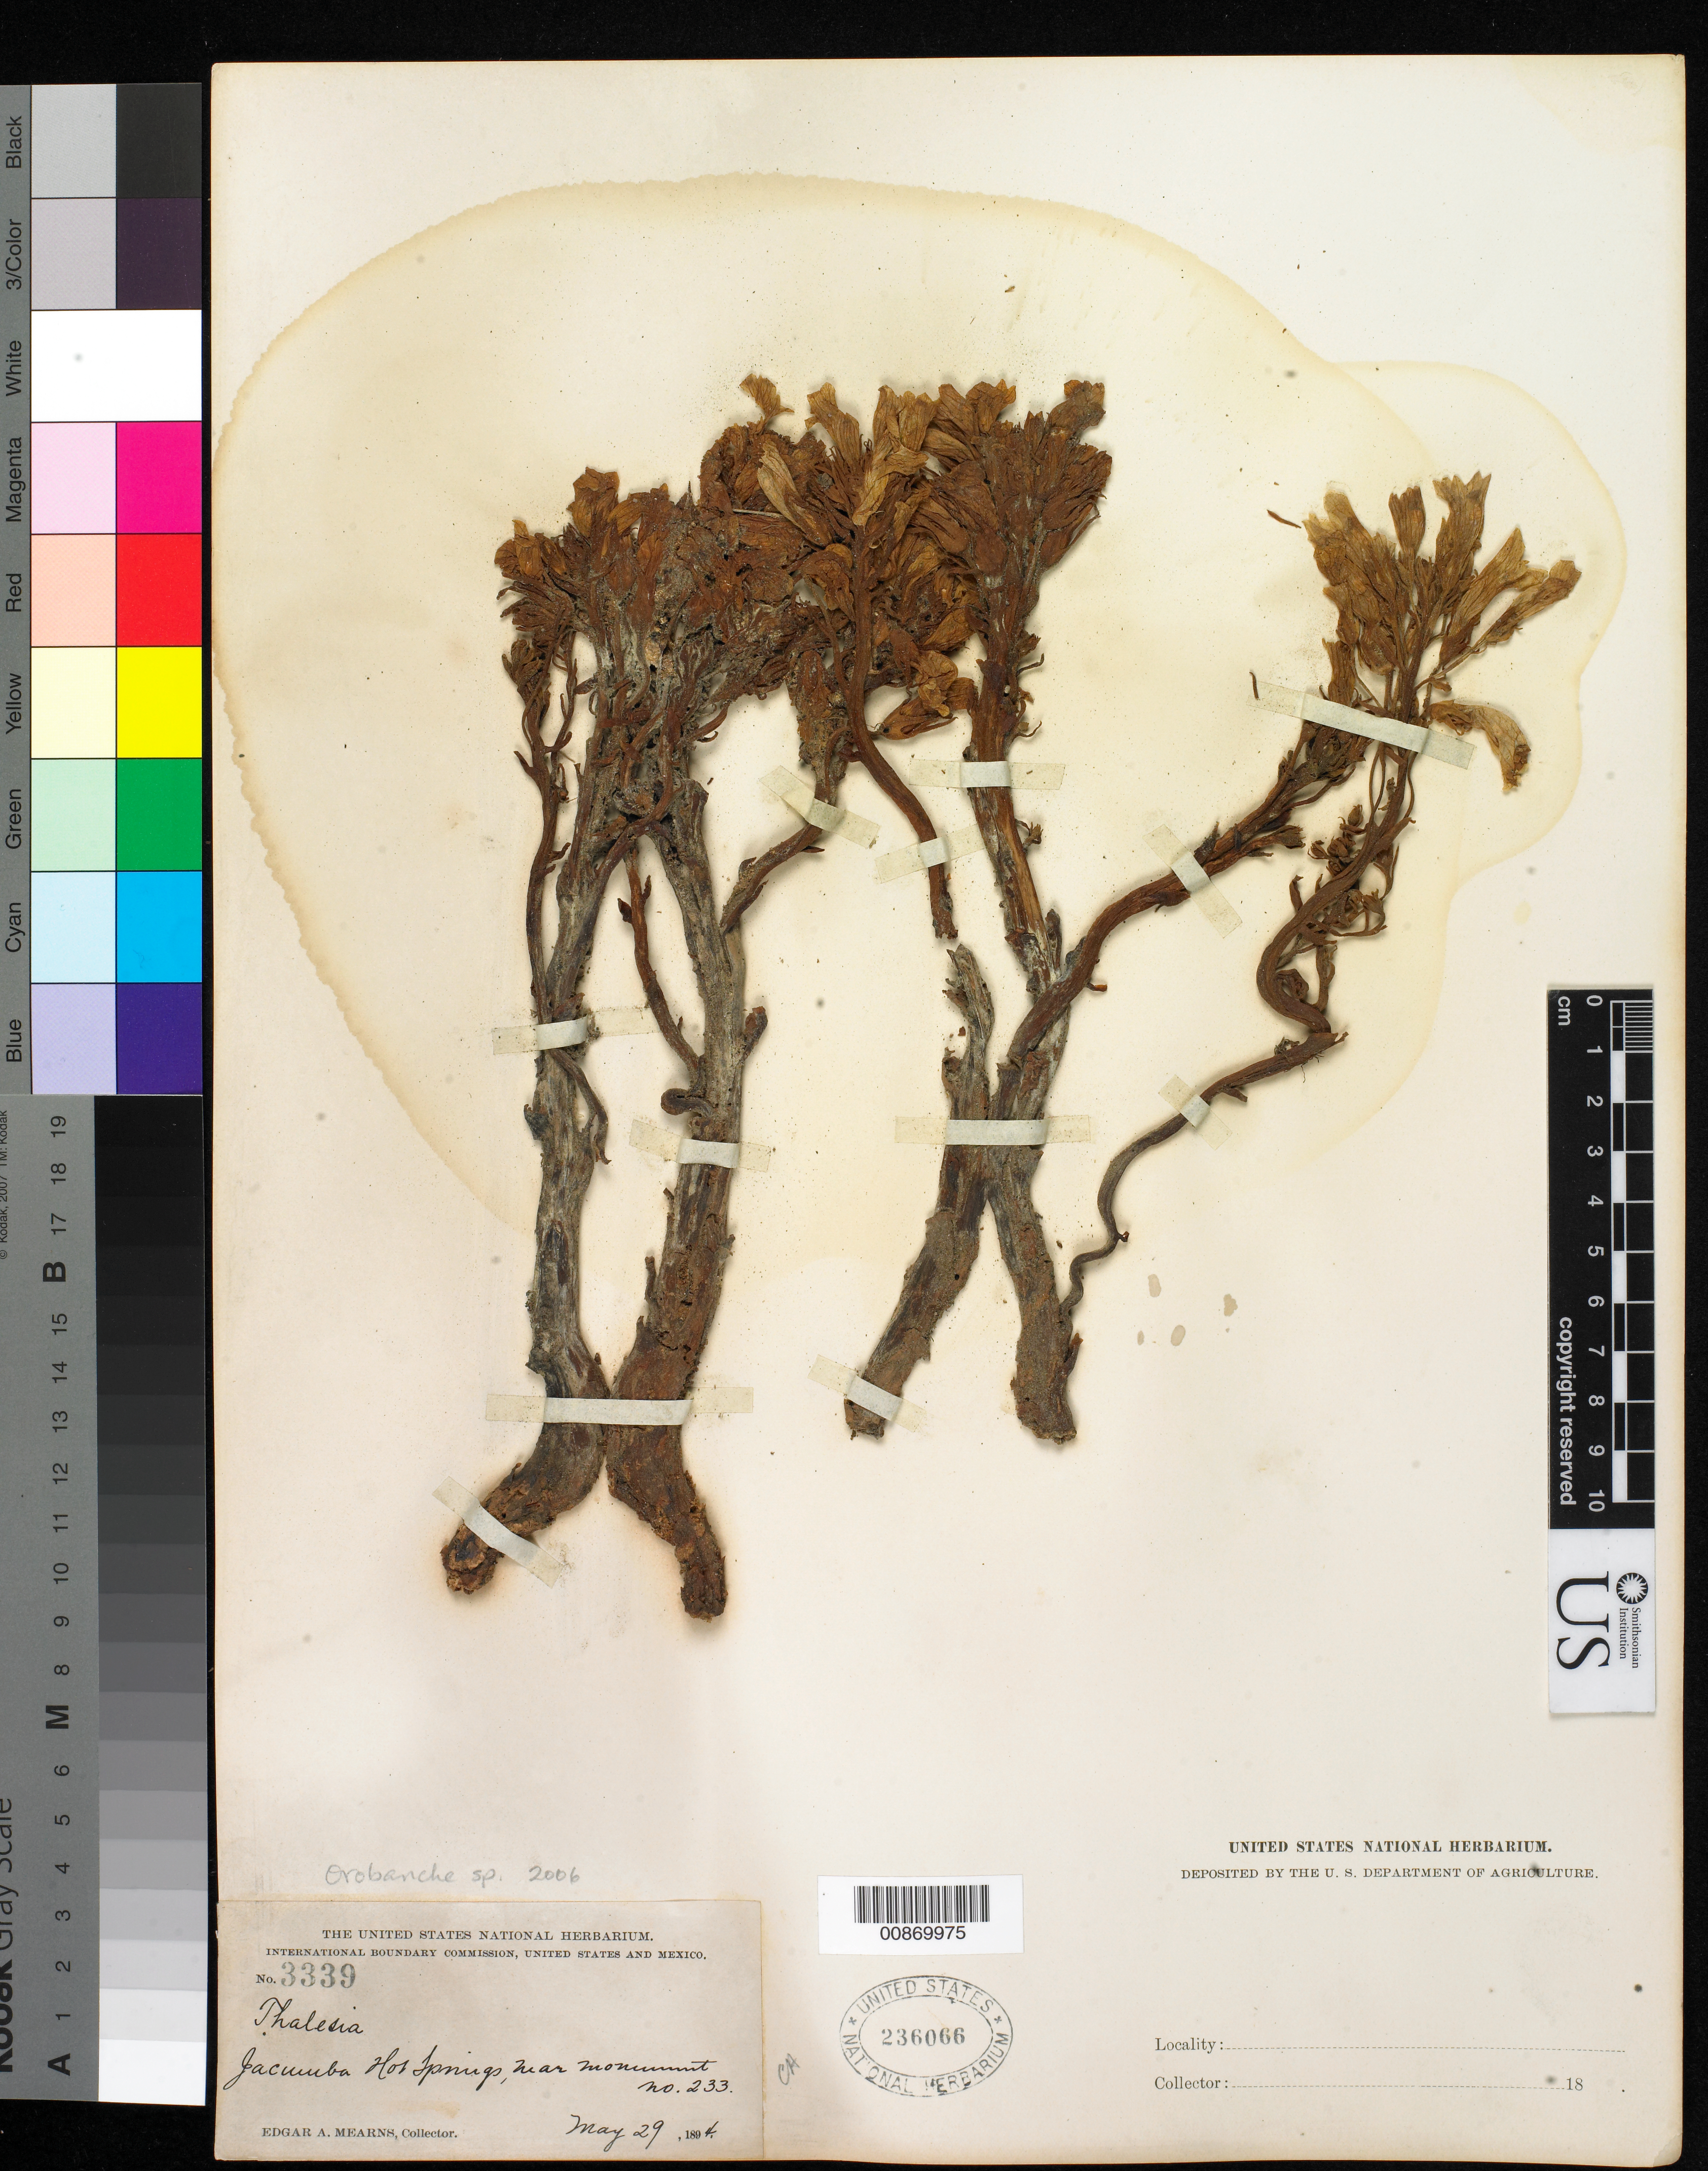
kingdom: Plantae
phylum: Tracheophyta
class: Magnoliopsida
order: Lamiales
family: Orobanchaceae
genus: Orobanche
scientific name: Orobanche sp.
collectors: E. A. Mearns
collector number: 3339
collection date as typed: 29 May 1894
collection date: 1894-05-29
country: United States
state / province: California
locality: Jacumba Hot Springs, near monument 233.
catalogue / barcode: US 236066